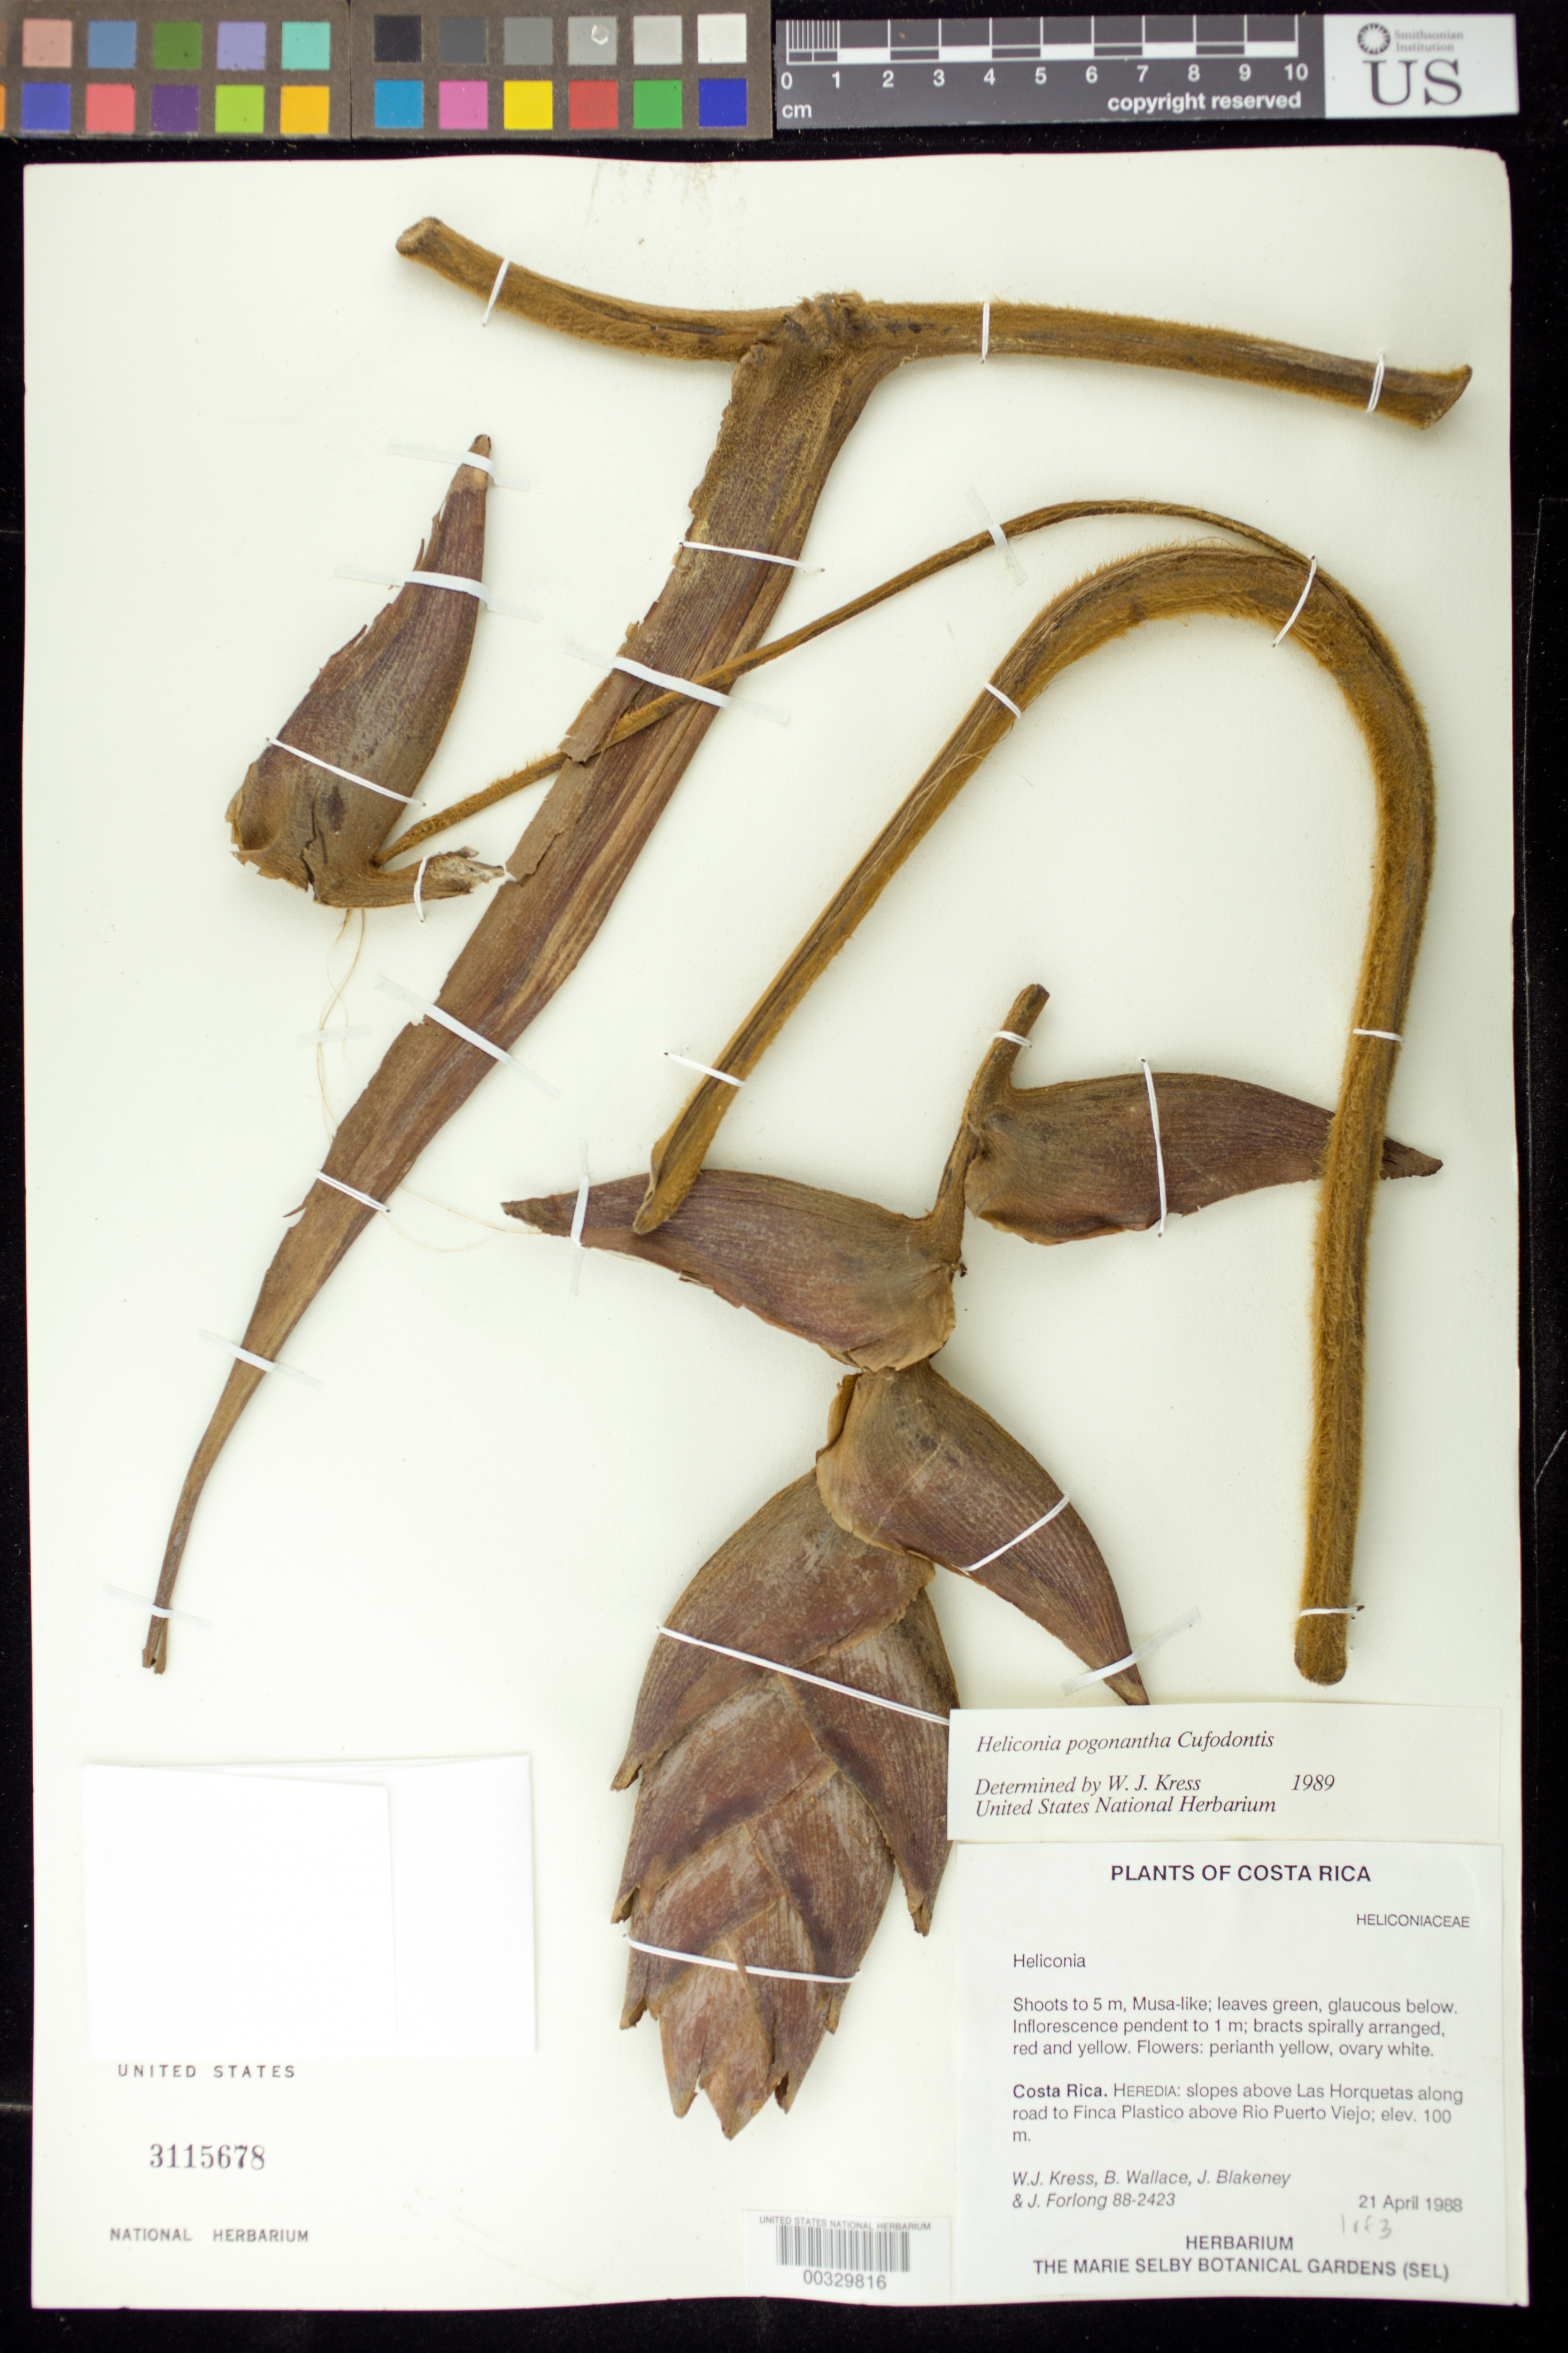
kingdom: Plantae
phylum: Tracheophyta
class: Liliopsida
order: Zingiberales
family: Heliconiaceae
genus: Heliconia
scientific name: Heliconia pogonantha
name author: Cufod.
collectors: W. J. Kress, B. Wallace, J. Blakeney & J. Forlong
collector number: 88-2423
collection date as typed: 21 Apr 1988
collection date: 1988-04-21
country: Costa Rica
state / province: Heredia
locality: Slopes above las horquetas along road to finca plastico above rio puerto viejo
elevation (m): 100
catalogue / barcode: US 3115678